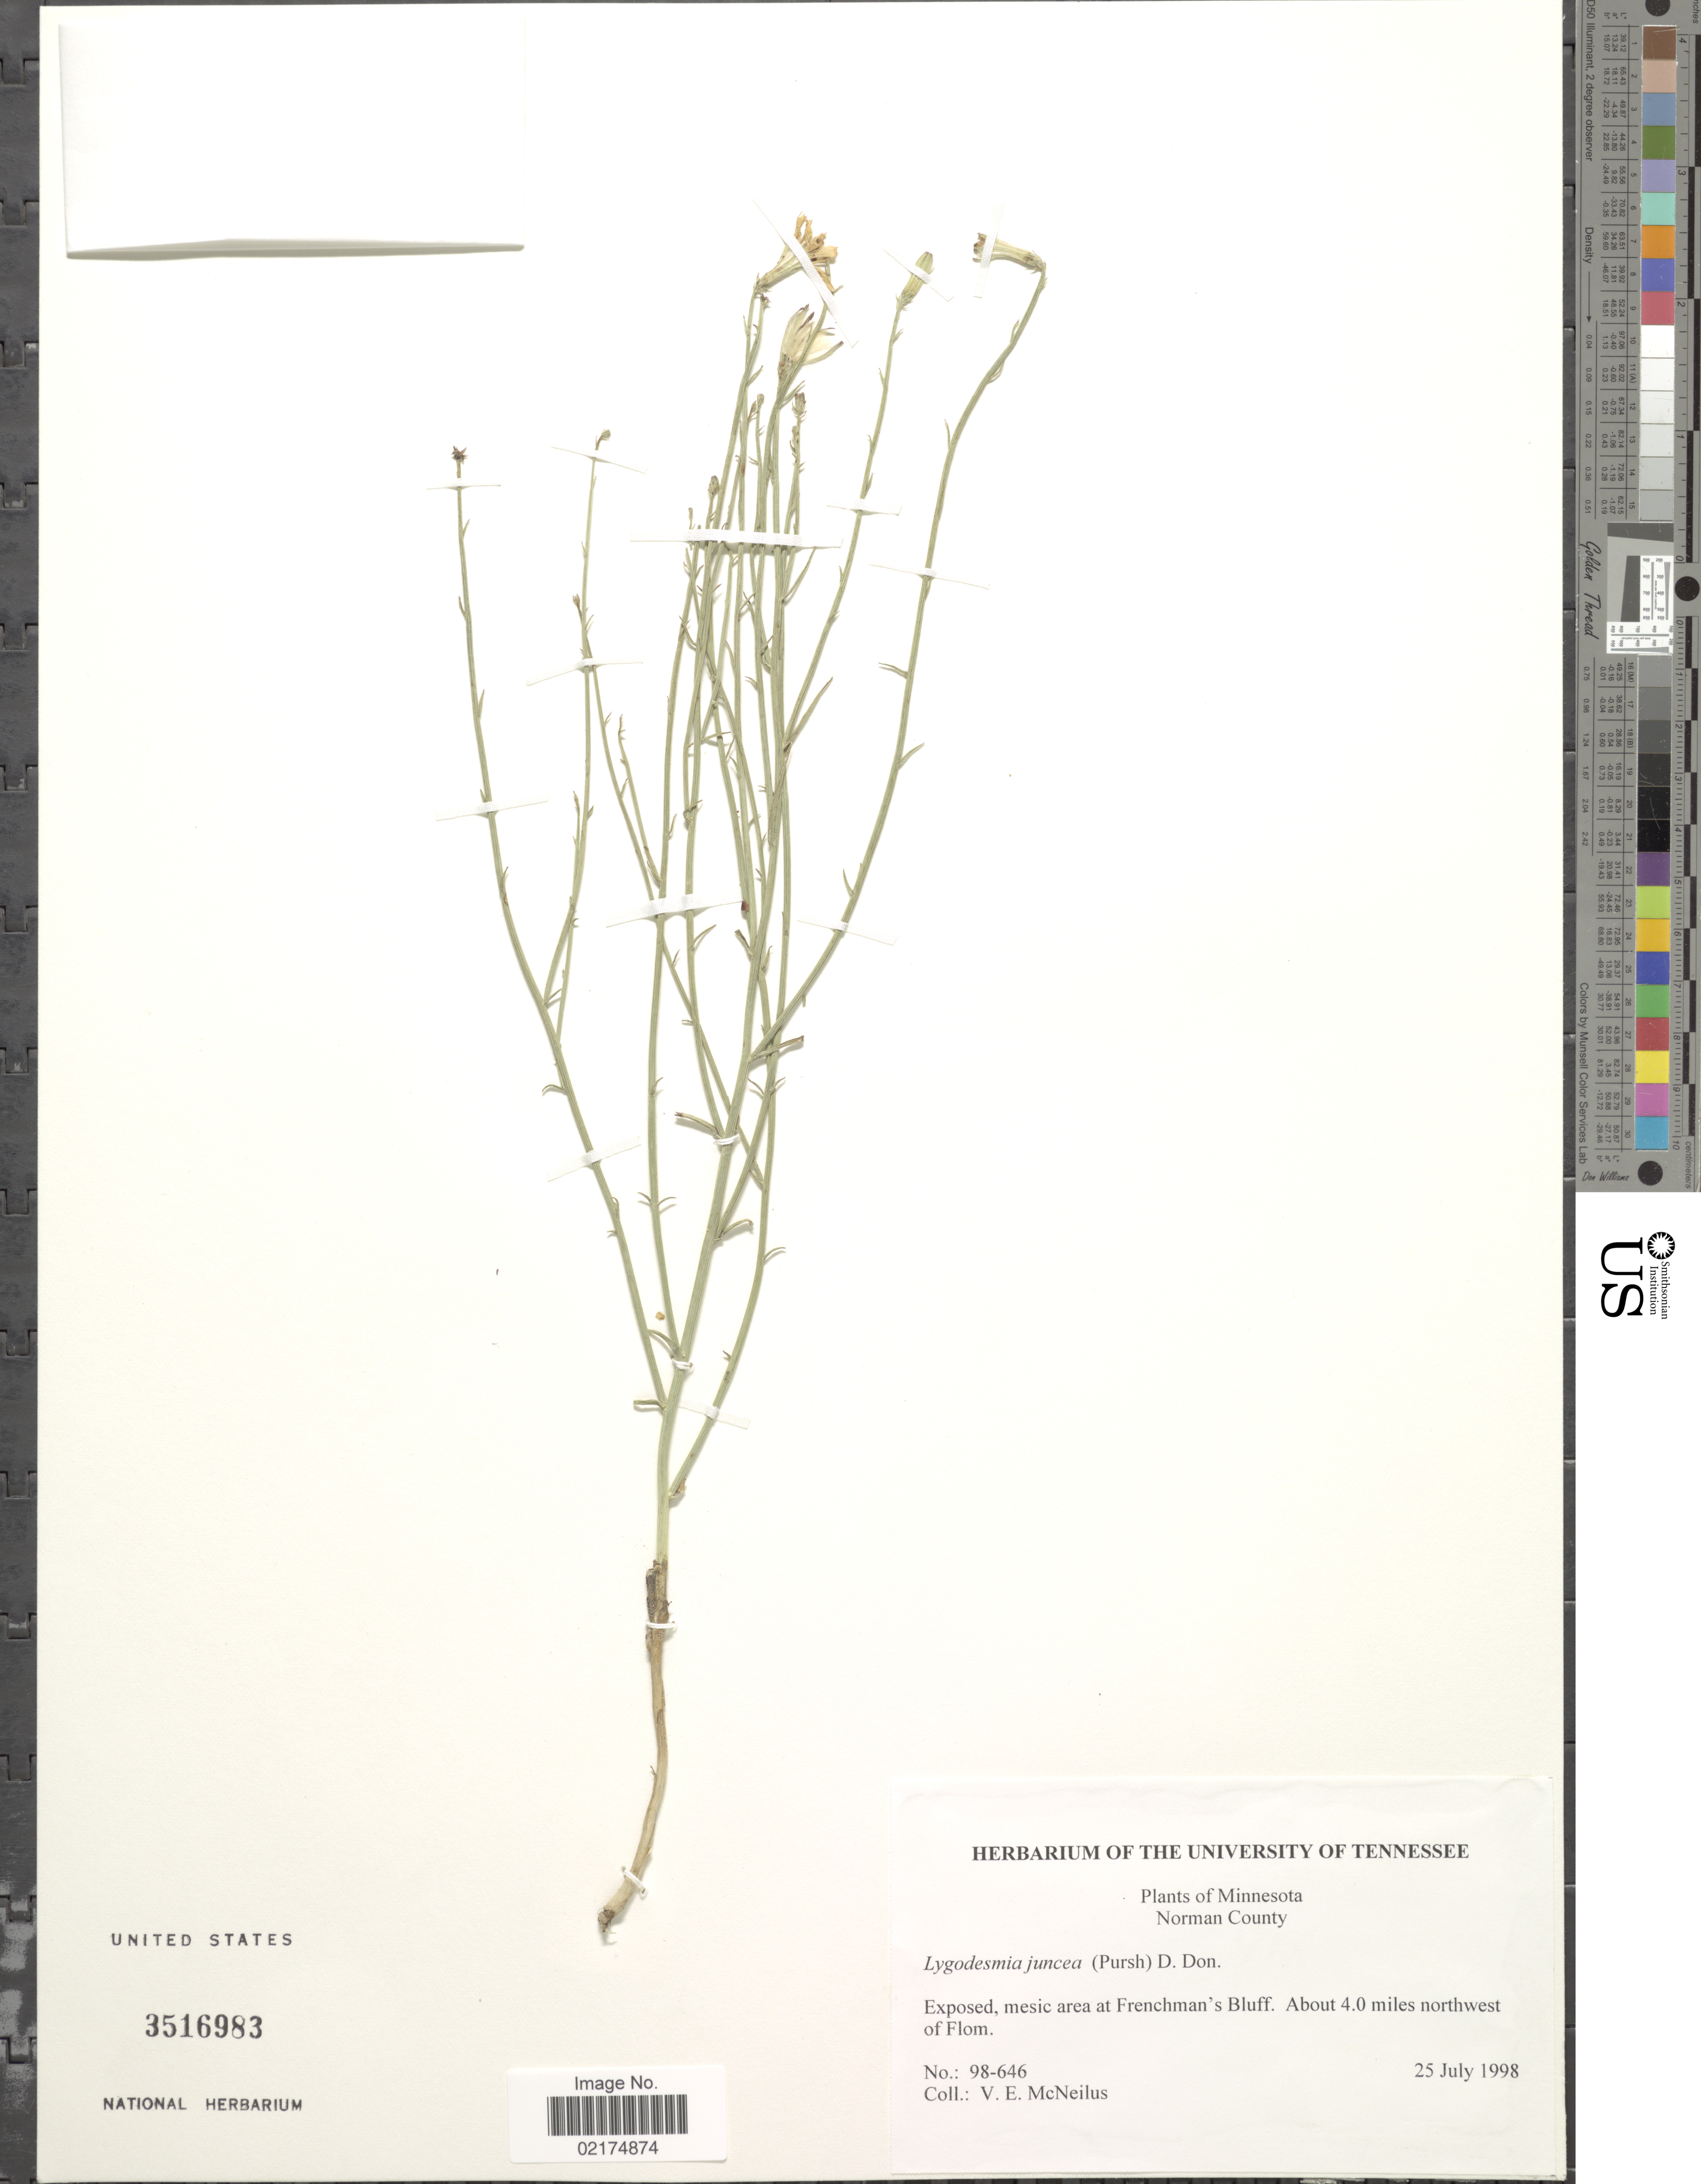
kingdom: Plantae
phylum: Tracheophyta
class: Magnoliopsida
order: Asterales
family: Asteraceae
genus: Lygodesmia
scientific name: Lygodesmia juncea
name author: D. Don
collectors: V. Mcneilus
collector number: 98-646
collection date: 1998-07-25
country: United States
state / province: Minnesota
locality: Norman County, Open, mesic prairie at Frenchman's Bluff. About 4.0 miles northwest of Flom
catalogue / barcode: US 3516983